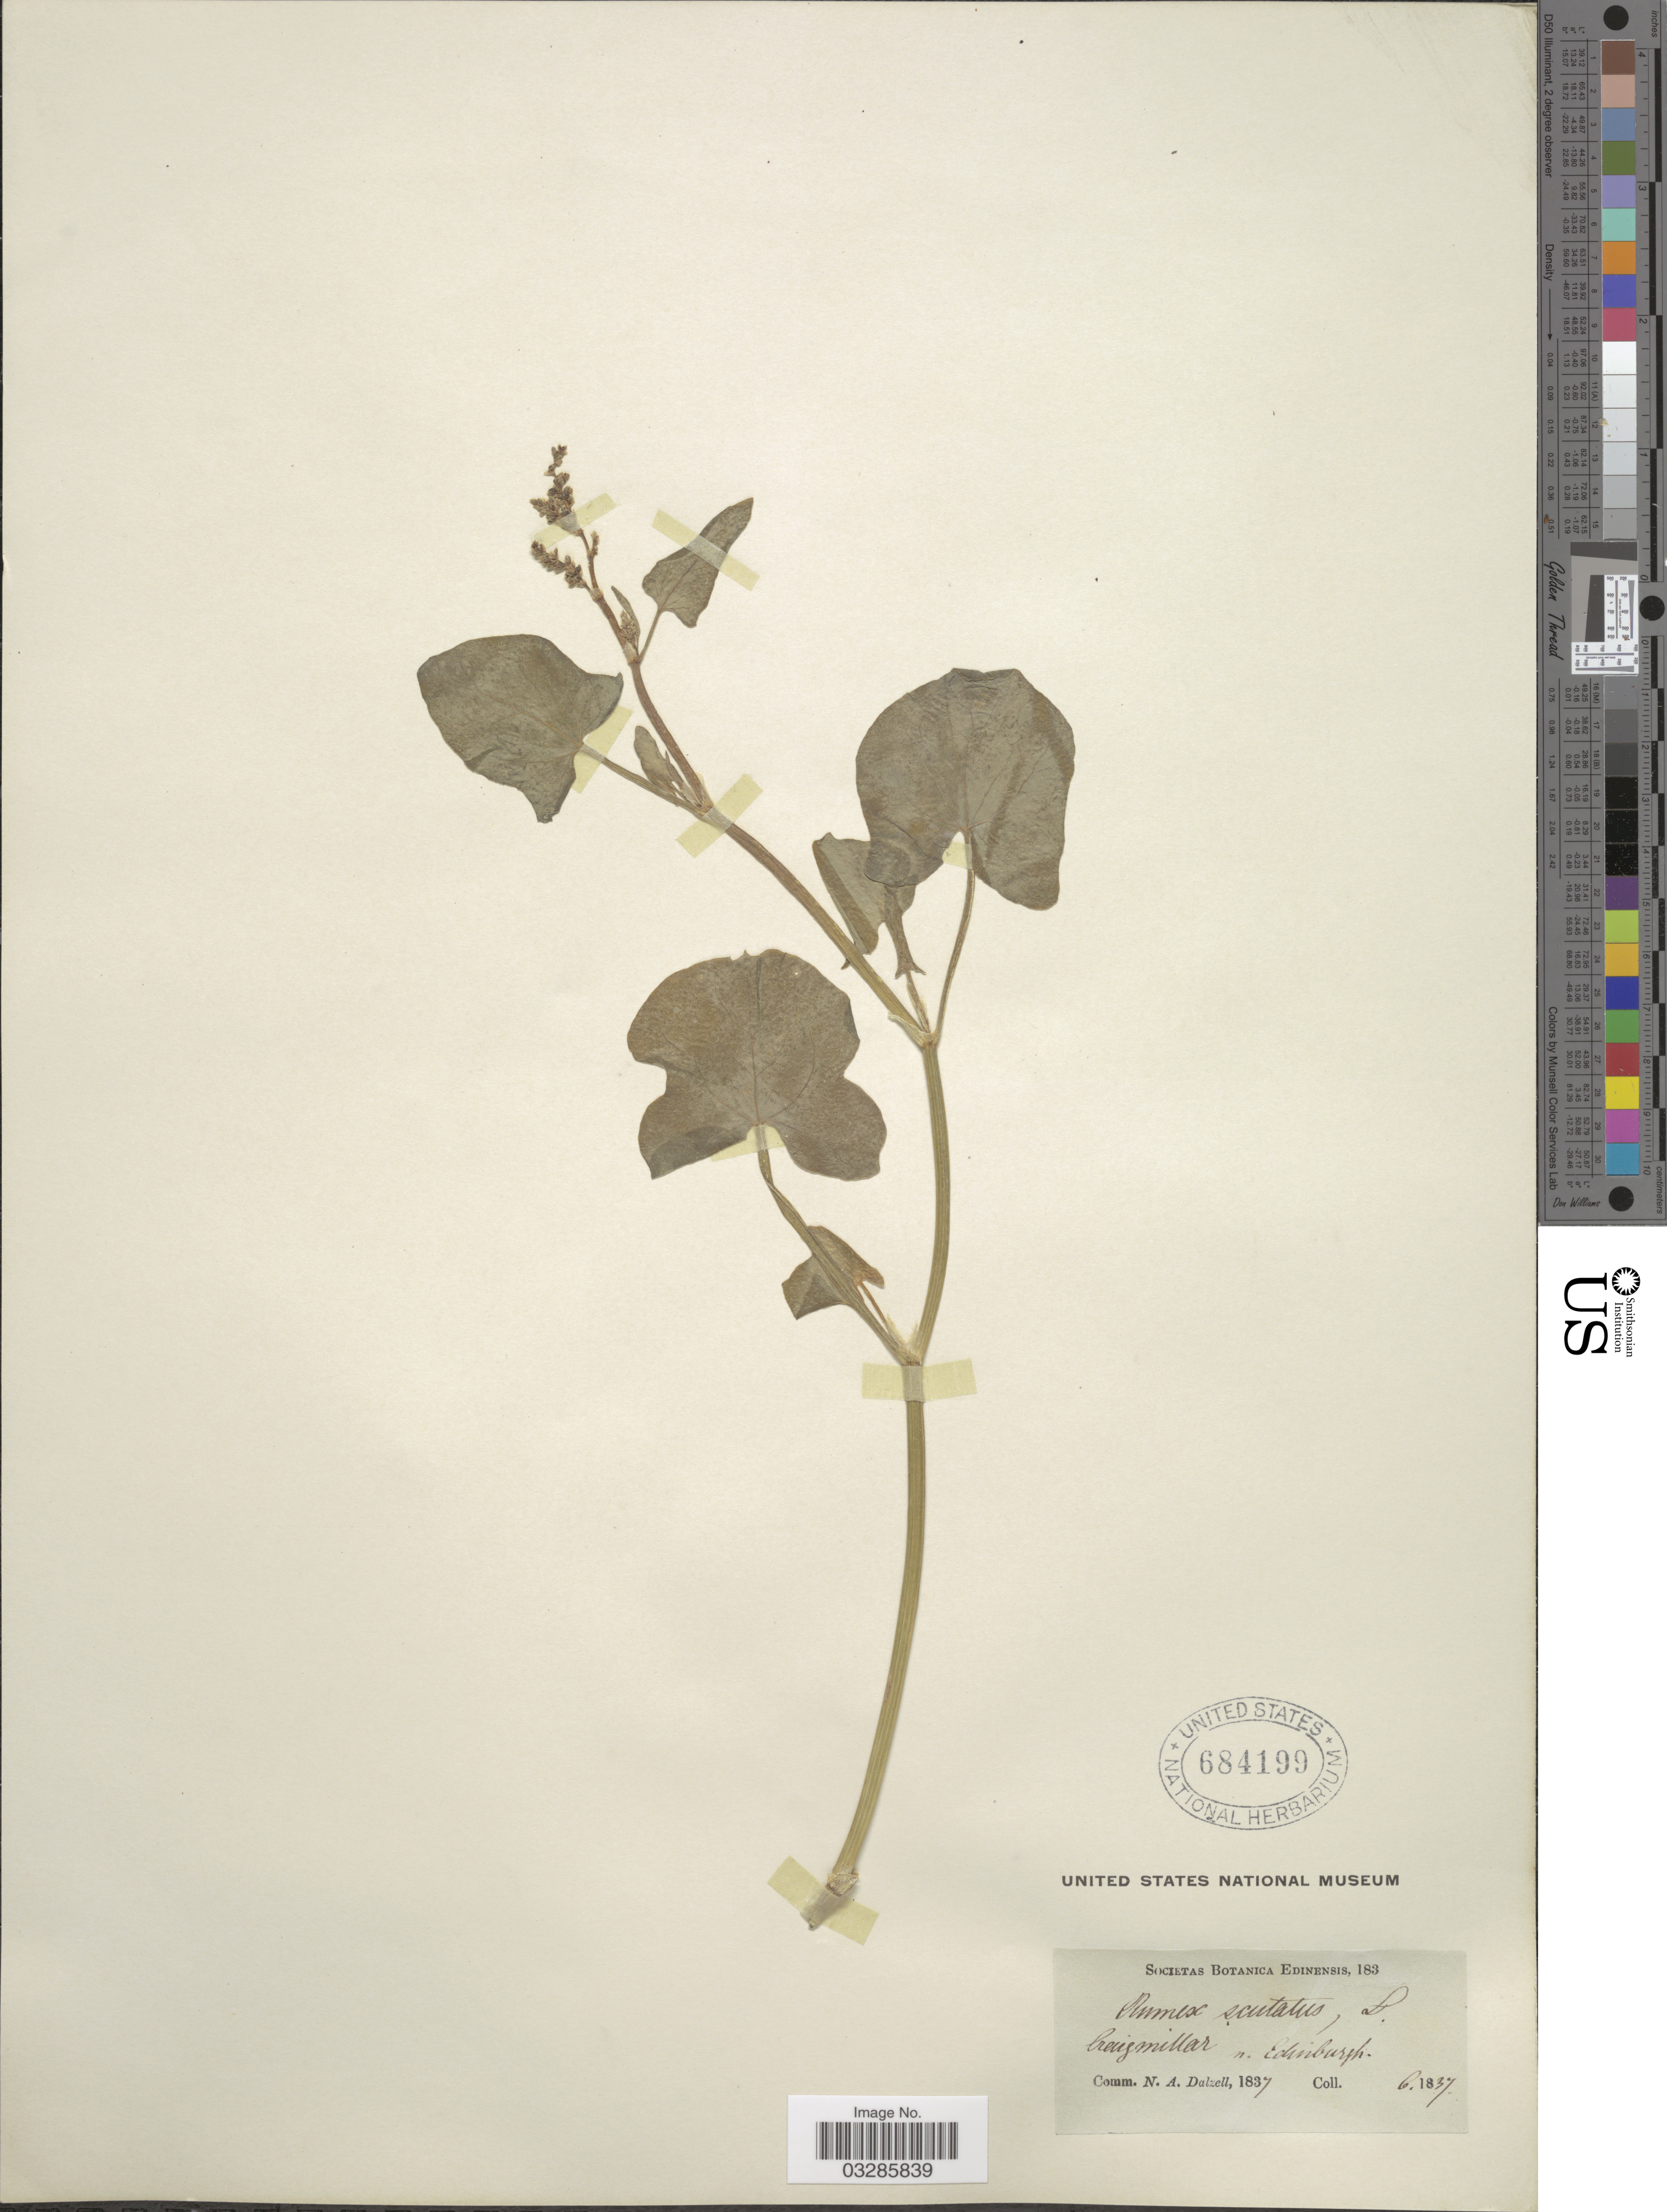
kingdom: Plantae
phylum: Tracheophyta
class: Magnoliopsida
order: Caryophyllales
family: Polygonaceae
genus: Rumex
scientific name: Rumex scutatus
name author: L.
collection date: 1837-06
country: United Kingdom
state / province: Scotland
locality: Craigmillar, n. Edinburgh.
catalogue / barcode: US 684199